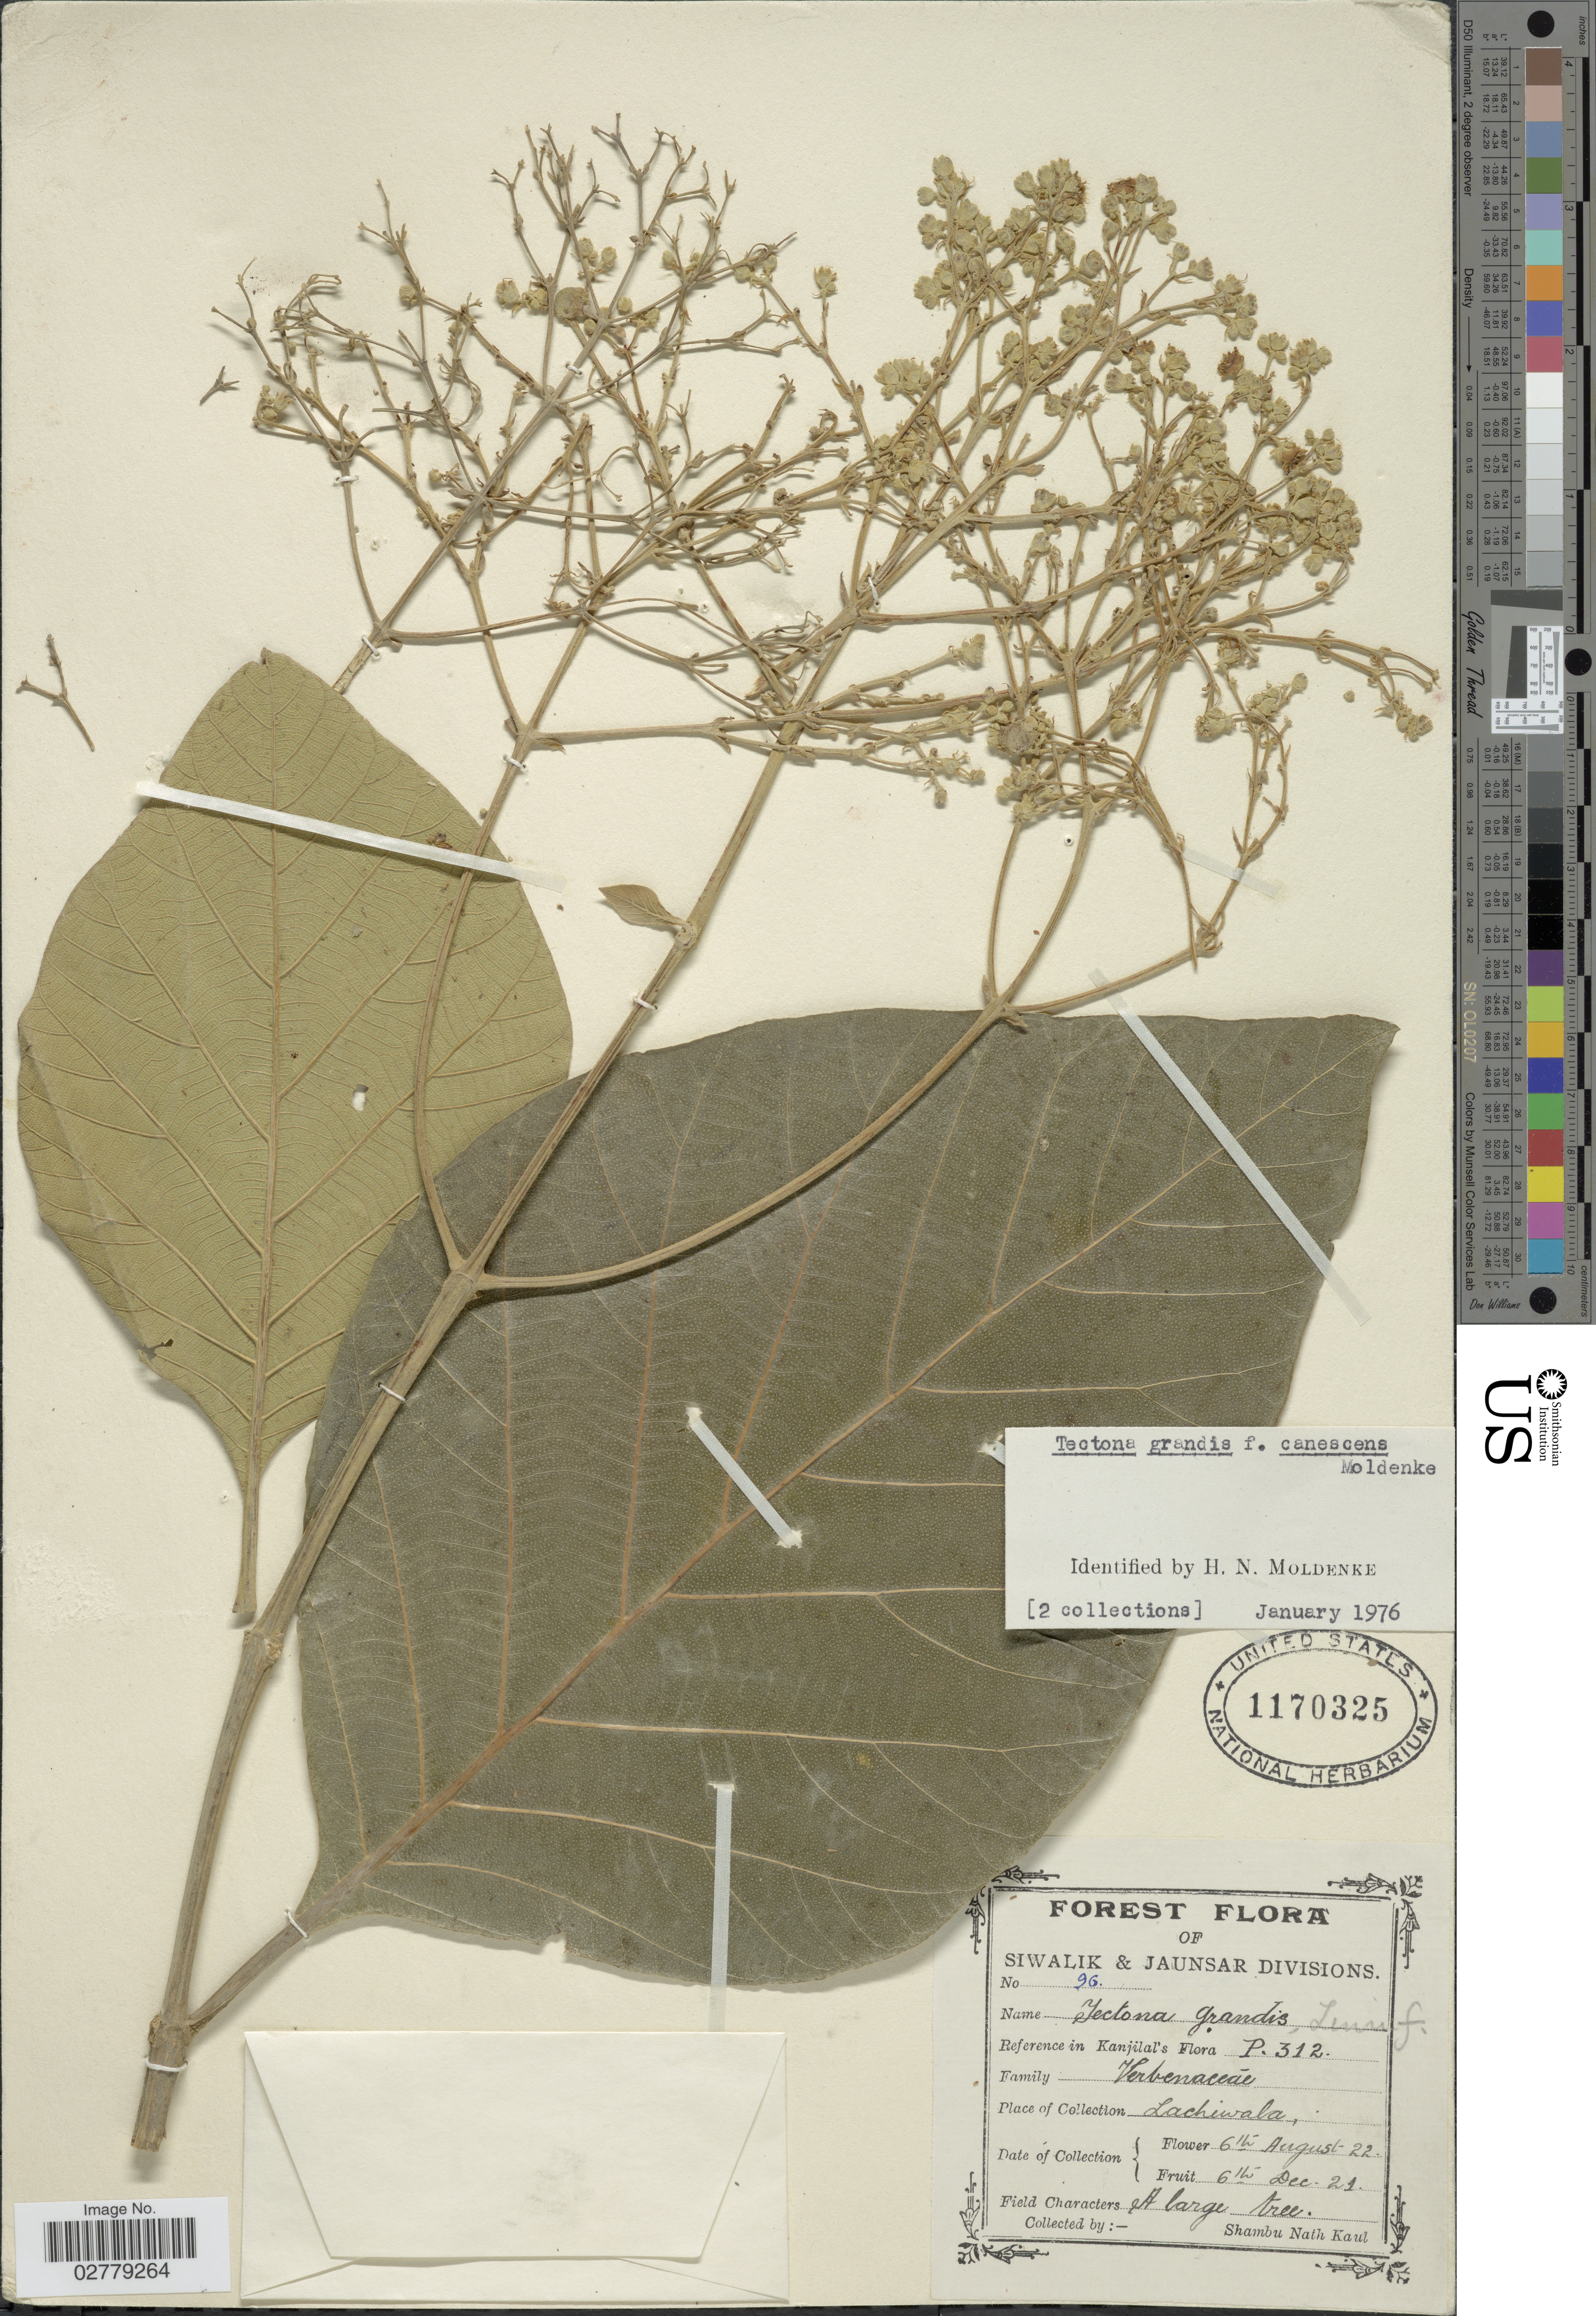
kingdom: Plantae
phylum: Tracheophyta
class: Magnoliopsida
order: Lamiales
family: Lamiaceae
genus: Tectona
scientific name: Tectona grandis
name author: L. f.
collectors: S. Kaul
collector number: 96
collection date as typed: Transcribed d/m/y: 6/12/21 to 6/8/22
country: India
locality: Siwalik & Jaunsar Divisions. Lachiwala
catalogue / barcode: US 1170325